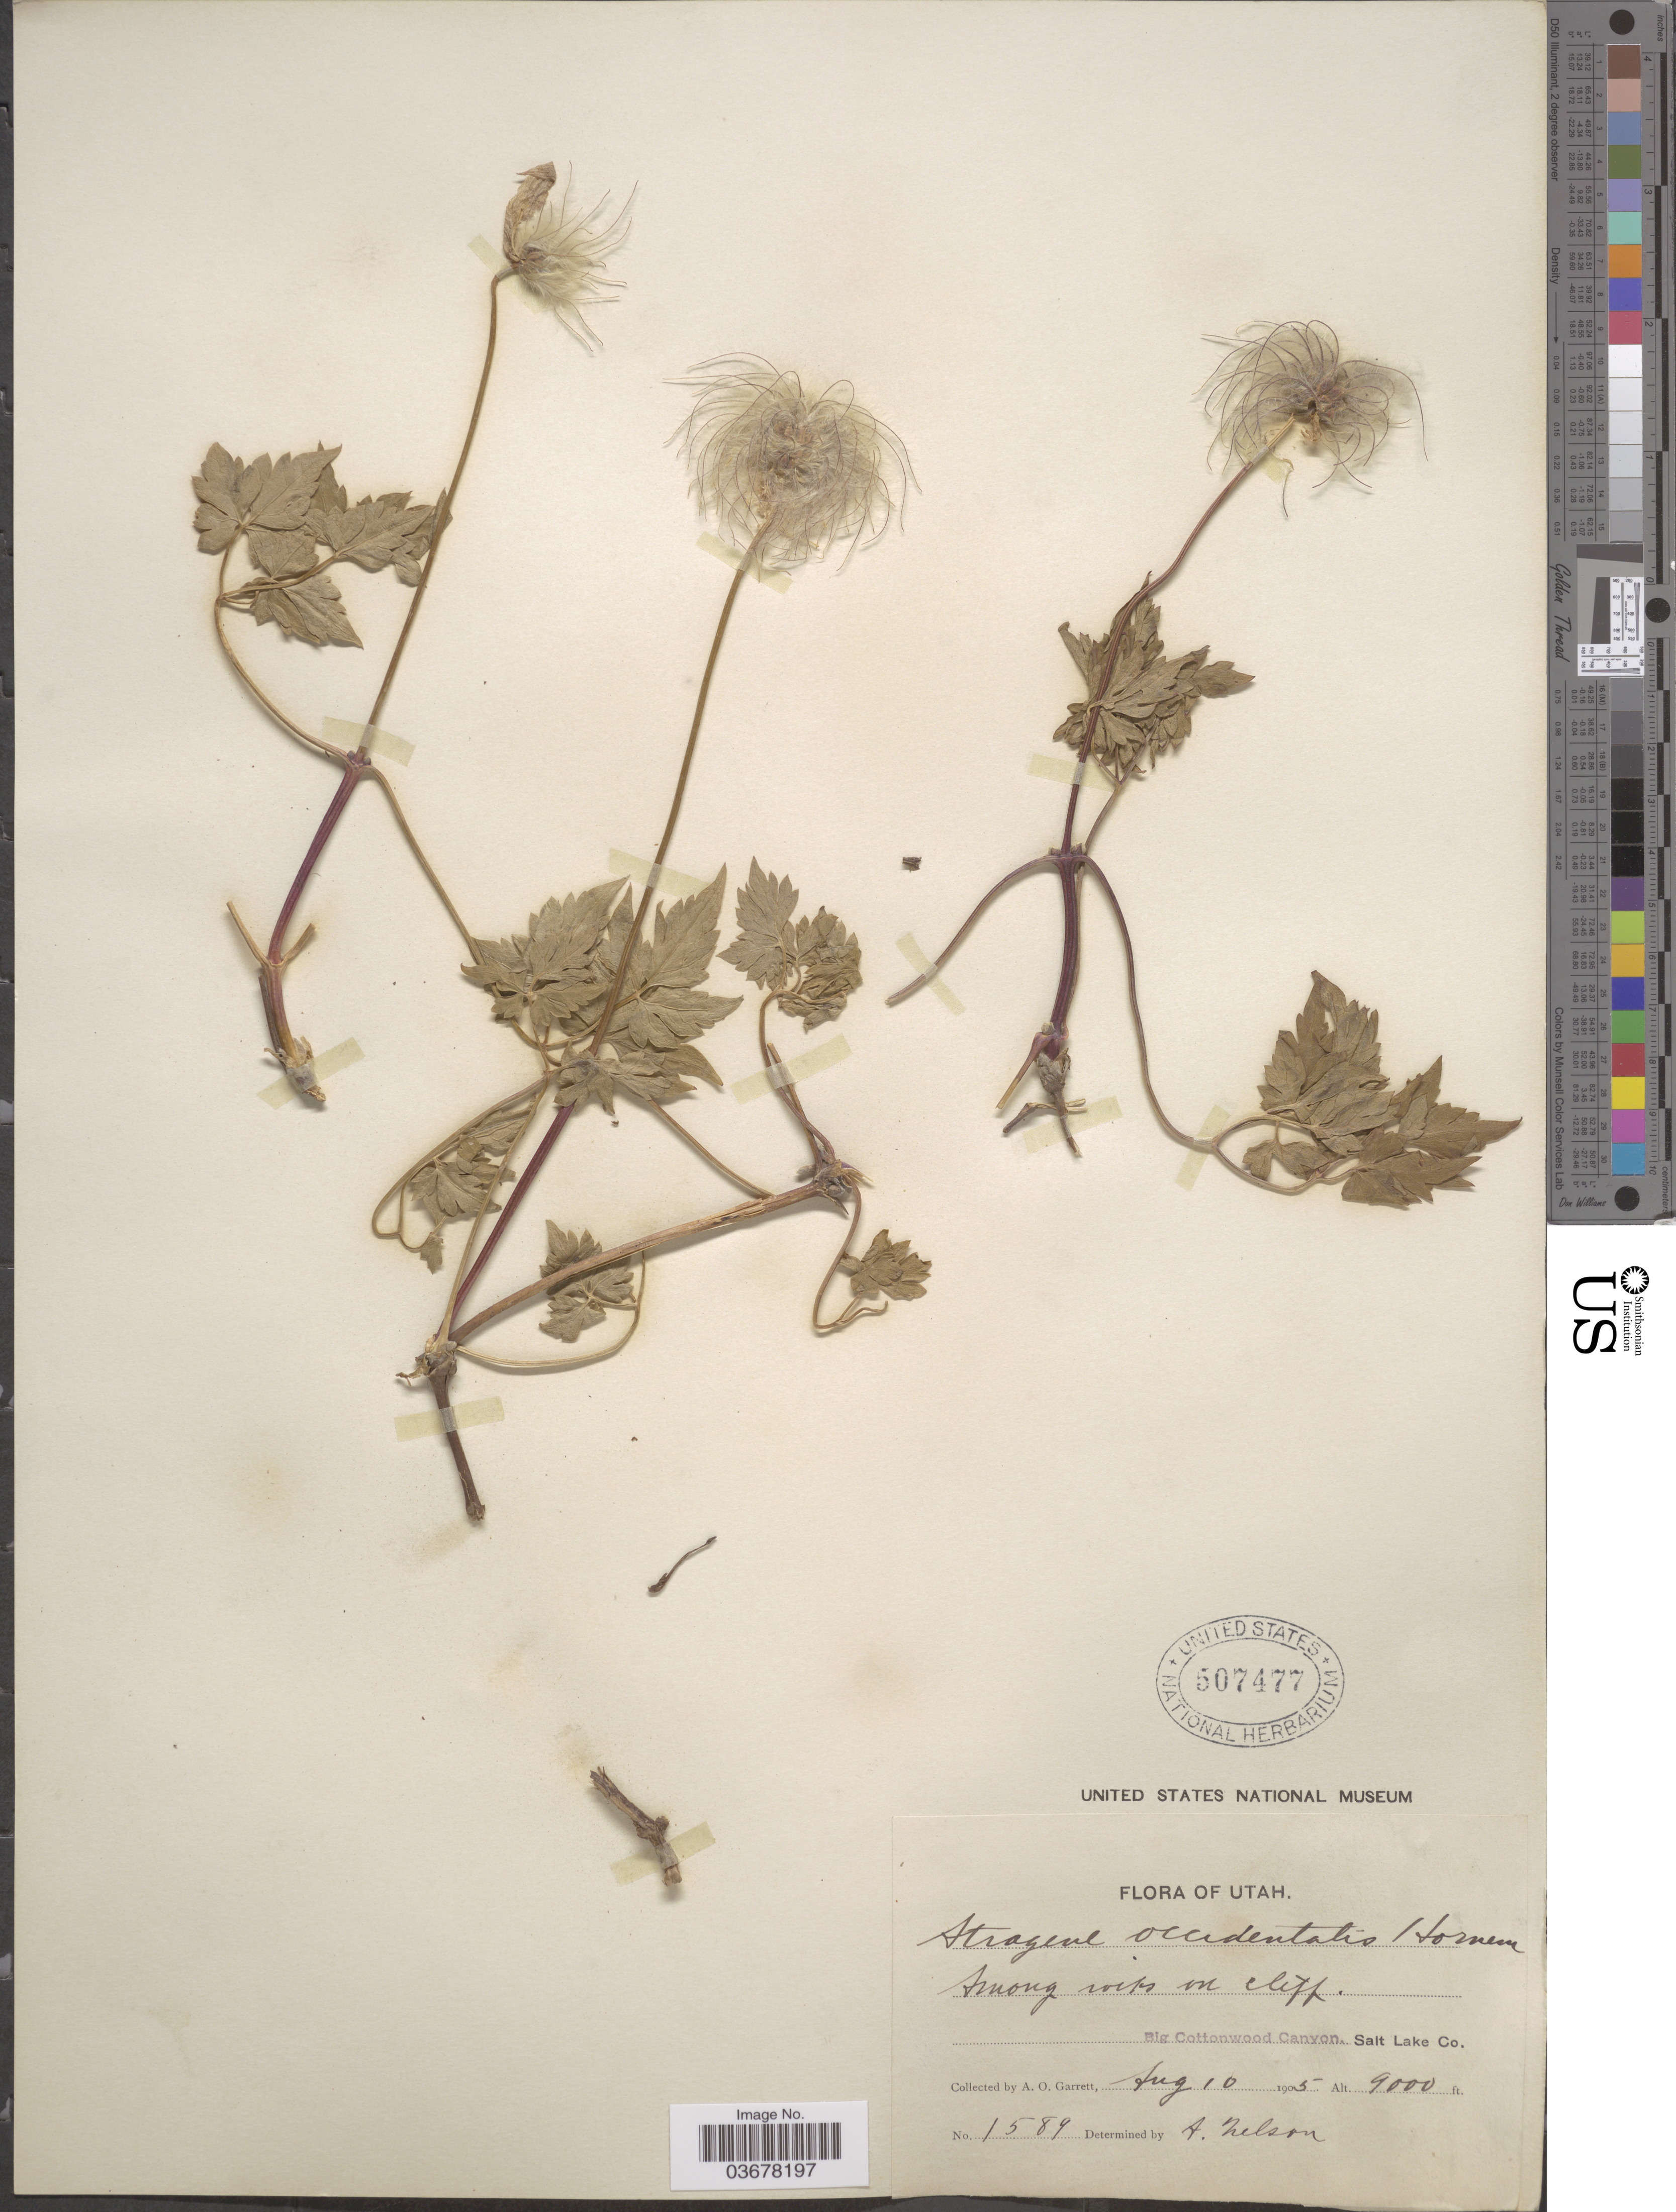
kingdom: Plantae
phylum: Tracheophyta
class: Magnoliopsida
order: Ranunculales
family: Ranunculaceae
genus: Clematis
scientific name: Clematis columbiana var. columbiana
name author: (Nutt.) Torr. & A. Gray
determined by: Strong, M. T., (US), Smithsonian Institution - National Museum of Natural History (UNITED STATES)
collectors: A. O. Garrett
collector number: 1589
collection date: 1905-08-10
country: United States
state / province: Utah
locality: Big Cottonwood Canyon, Salt Lake Co.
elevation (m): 2743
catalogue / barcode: US 507477